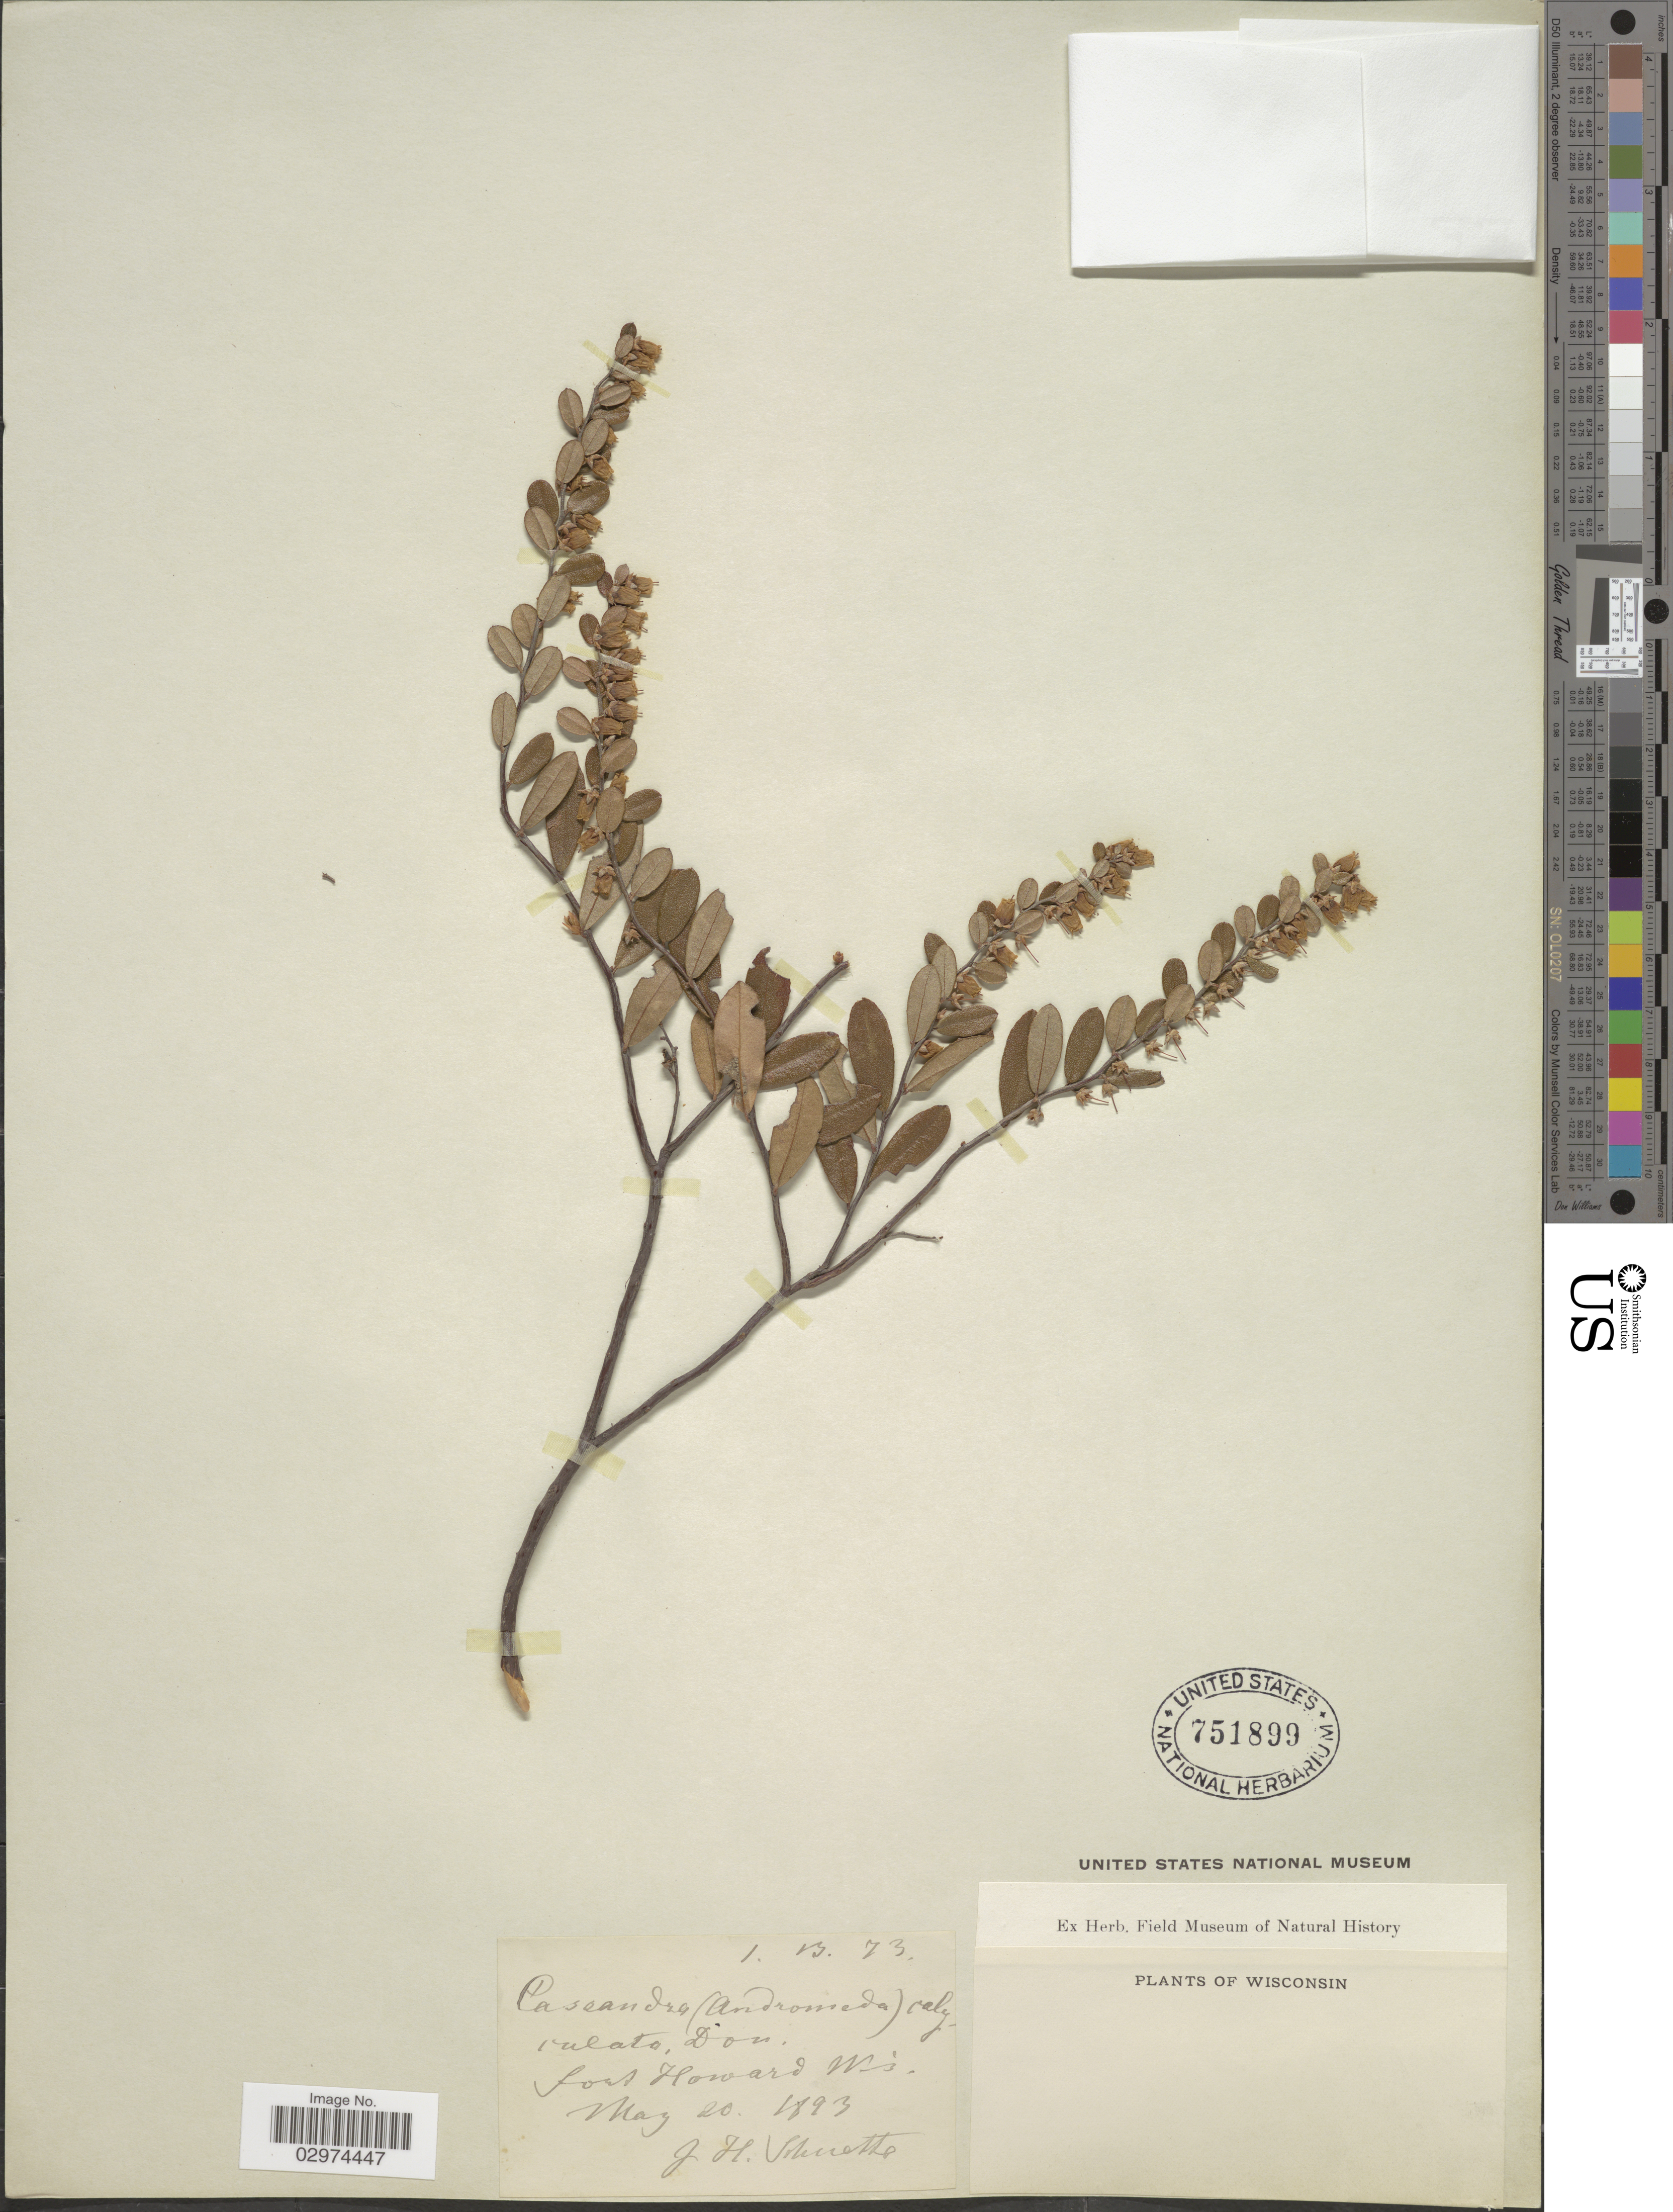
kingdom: Plantae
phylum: Tracheophyta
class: Magnoliopsida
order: Ericales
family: Ericaceae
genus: Chamaedaphne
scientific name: Chamaedaphne calyculata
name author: (L.) Moench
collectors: J. H. Schuette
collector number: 1.13.73?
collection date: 1893-05-20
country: United States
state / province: Wisconsin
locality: Fort Howard.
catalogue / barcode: US 751899